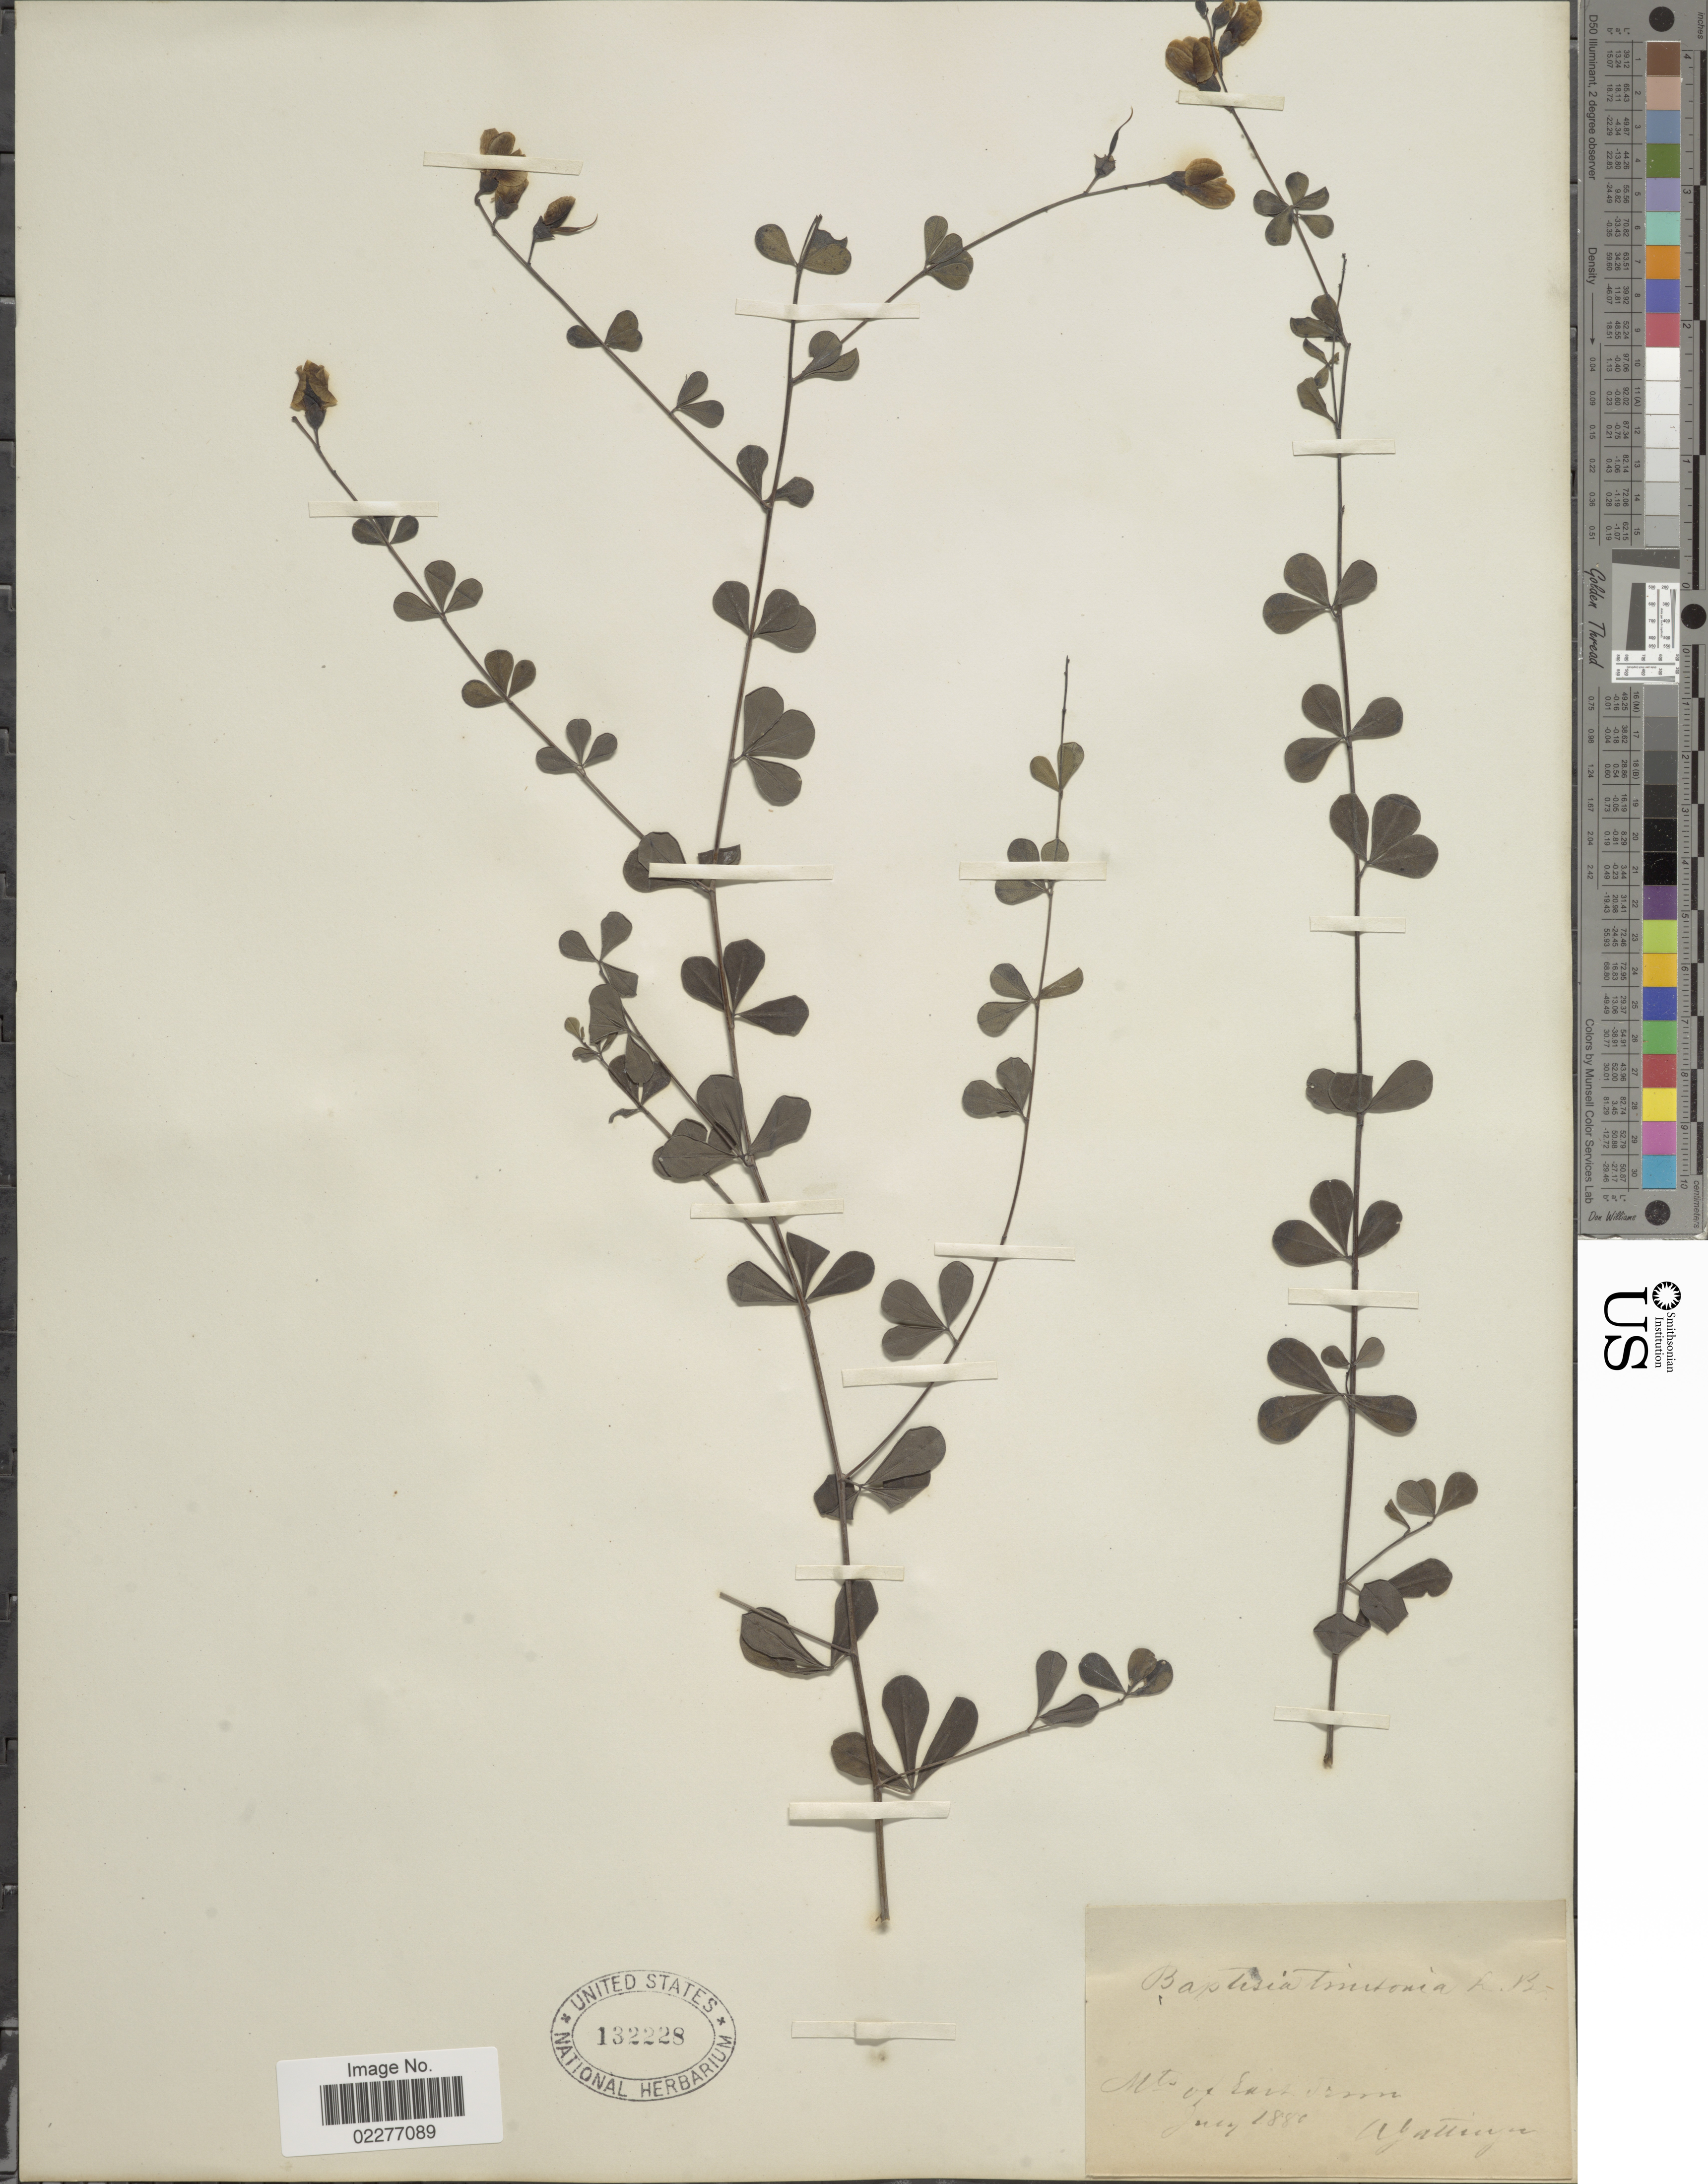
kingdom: Plantae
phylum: Tracheophyta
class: Magnoliopsida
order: Fabales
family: Fabaceae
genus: Baptisia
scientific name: Baptisia tinctoria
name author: (L.) R. Br.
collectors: A. Gattinger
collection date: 1880-07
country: United States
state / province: Tennessee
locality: Mts of East Tenn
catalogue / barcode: US 132228